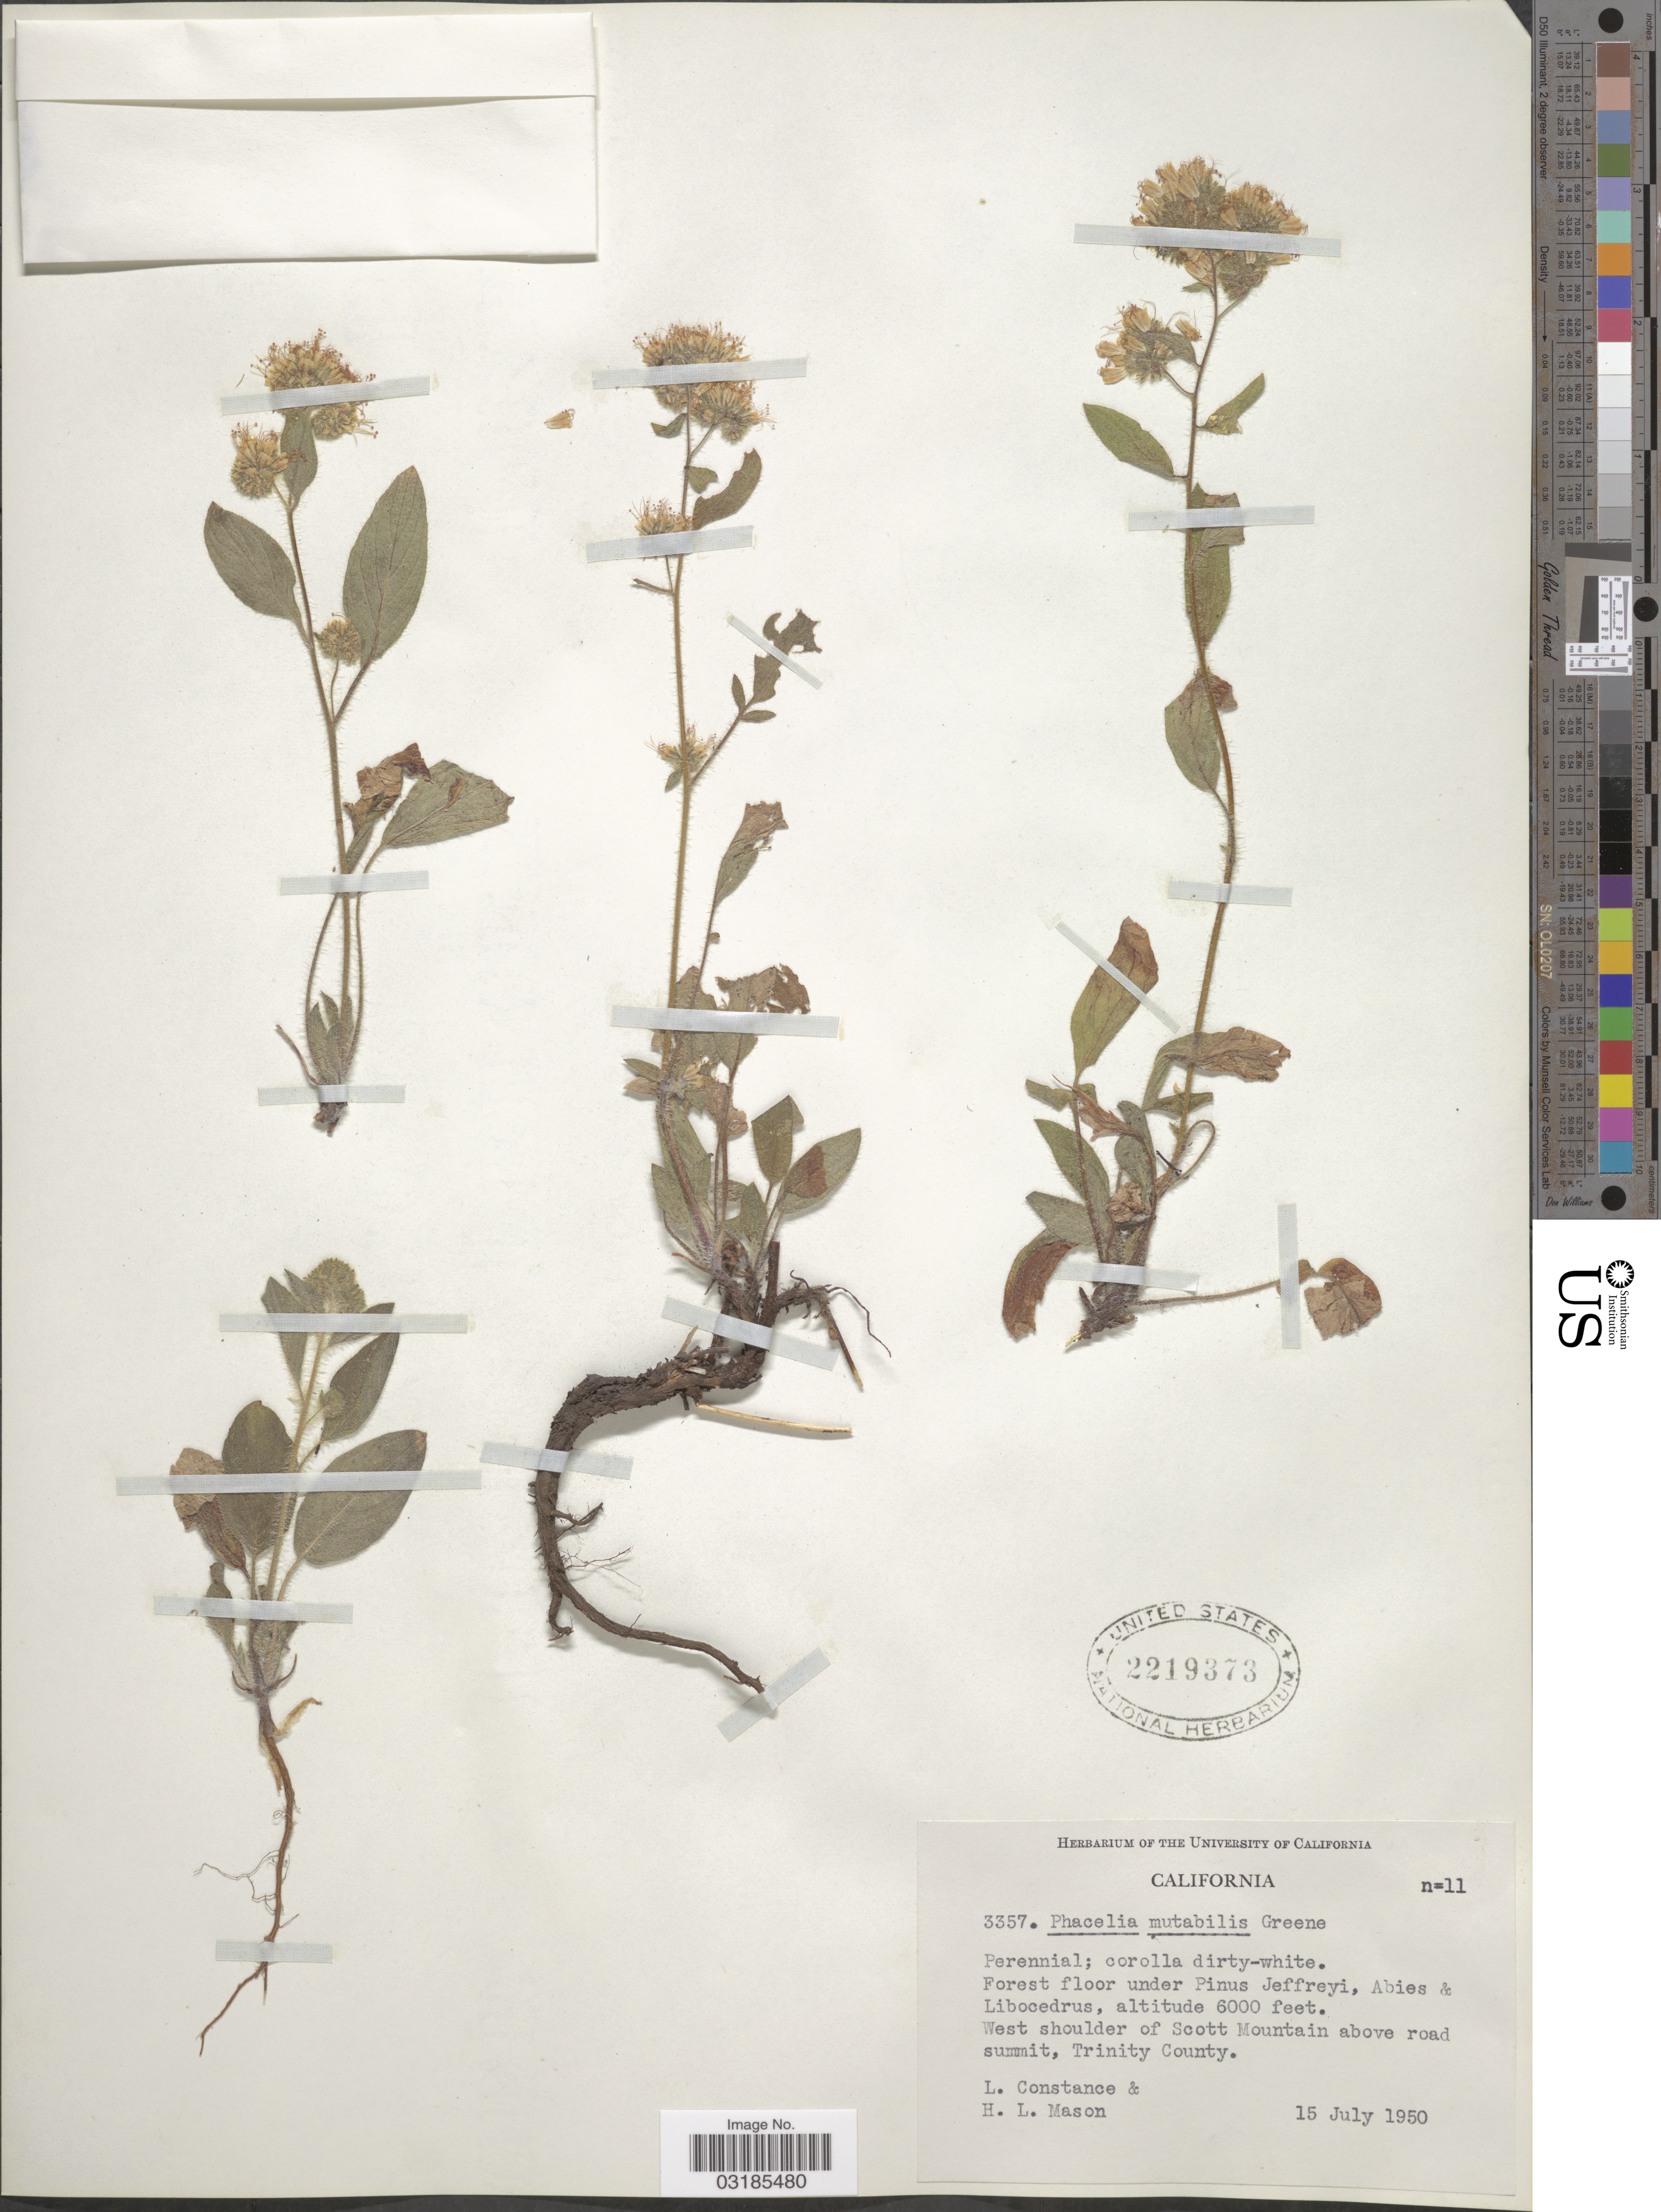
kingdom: Plantae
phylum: Tracheophyta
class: Magnoliopsida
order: Boraginales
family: Hydrophyllaceae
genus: Phacelia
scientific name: Phacelia mutabilis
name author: Greene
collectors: L. Constance & H. L. Mason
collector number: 11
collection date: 1950-07-15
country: United States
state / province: California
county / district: Trinity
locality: West shoulder of Scott Mountain above road summit, Trinity County.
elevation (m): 1829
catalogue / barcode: US 2219373